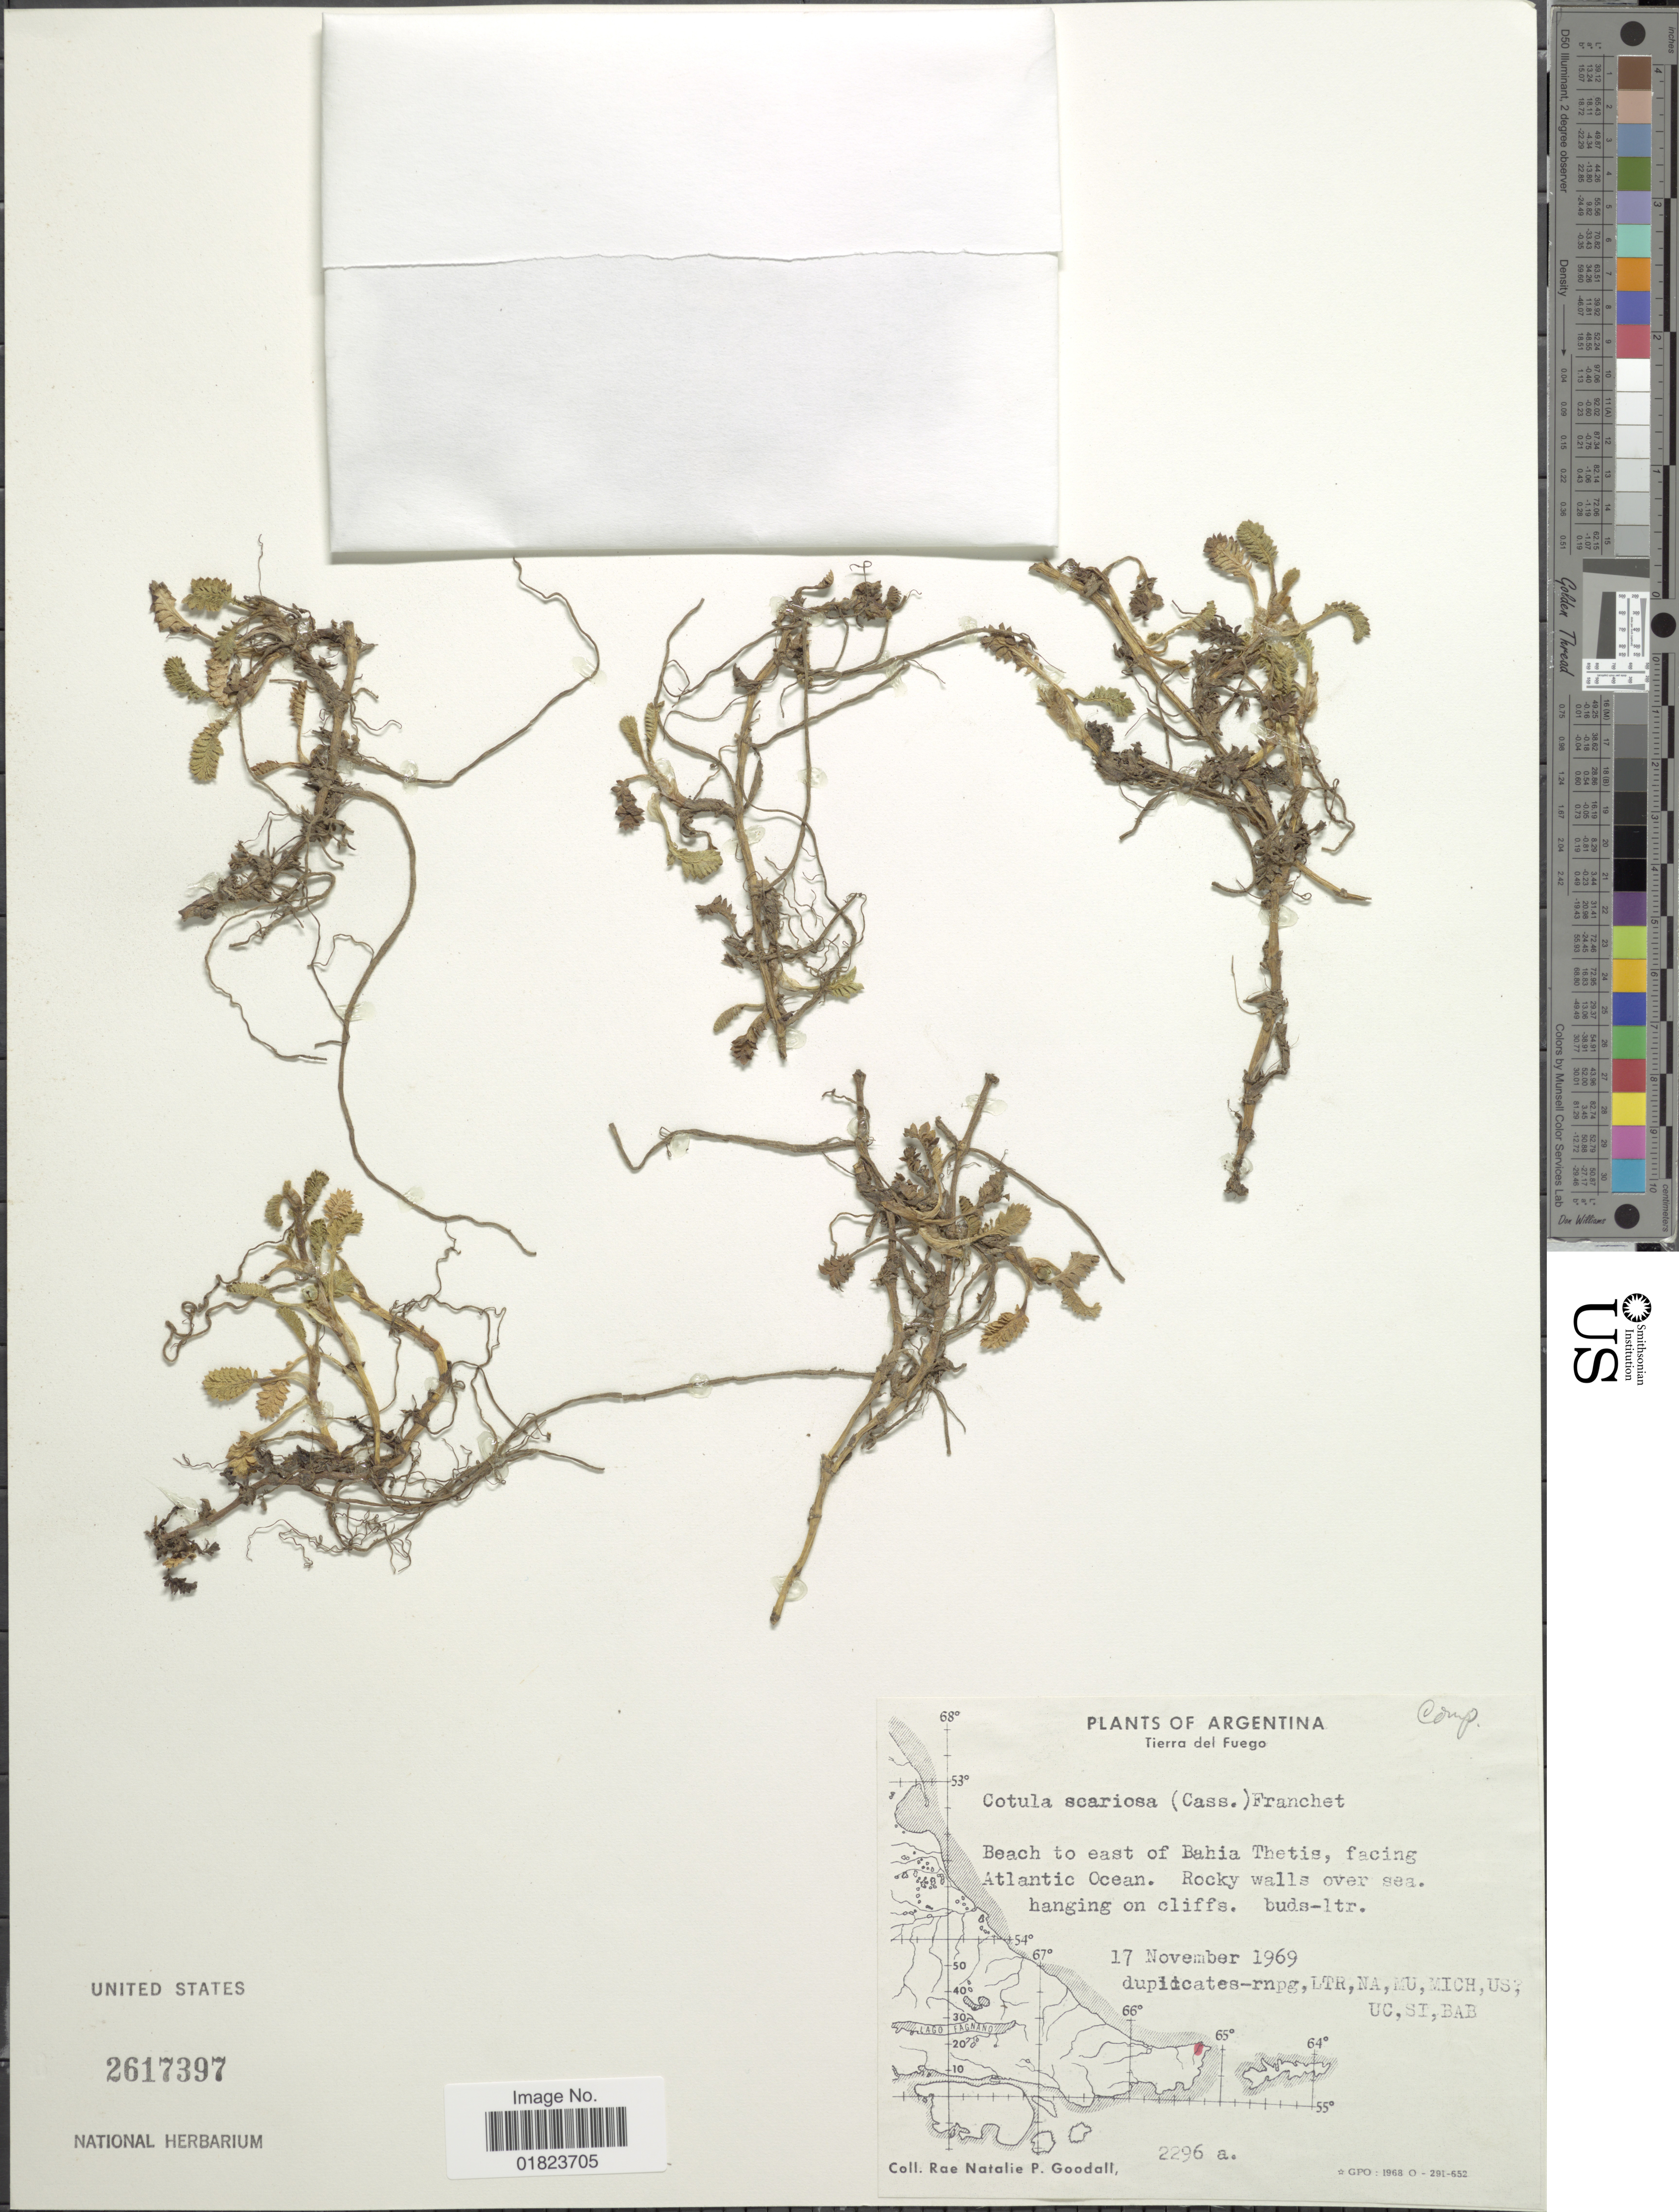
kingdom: Plantae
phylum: Tracheophyta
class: Magnoliopsida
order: Asterales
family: Asteraceae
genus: Cotula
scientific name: Cotula scariosa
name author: (Cass.) Franch.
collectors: R. Goodall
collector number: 2296a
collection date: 1969-11-17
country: Argentina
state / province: Tierra del Fuego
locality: Beach to east of Bahia Thetis, facing Atlantic Ocean.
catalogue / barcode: US 2617397